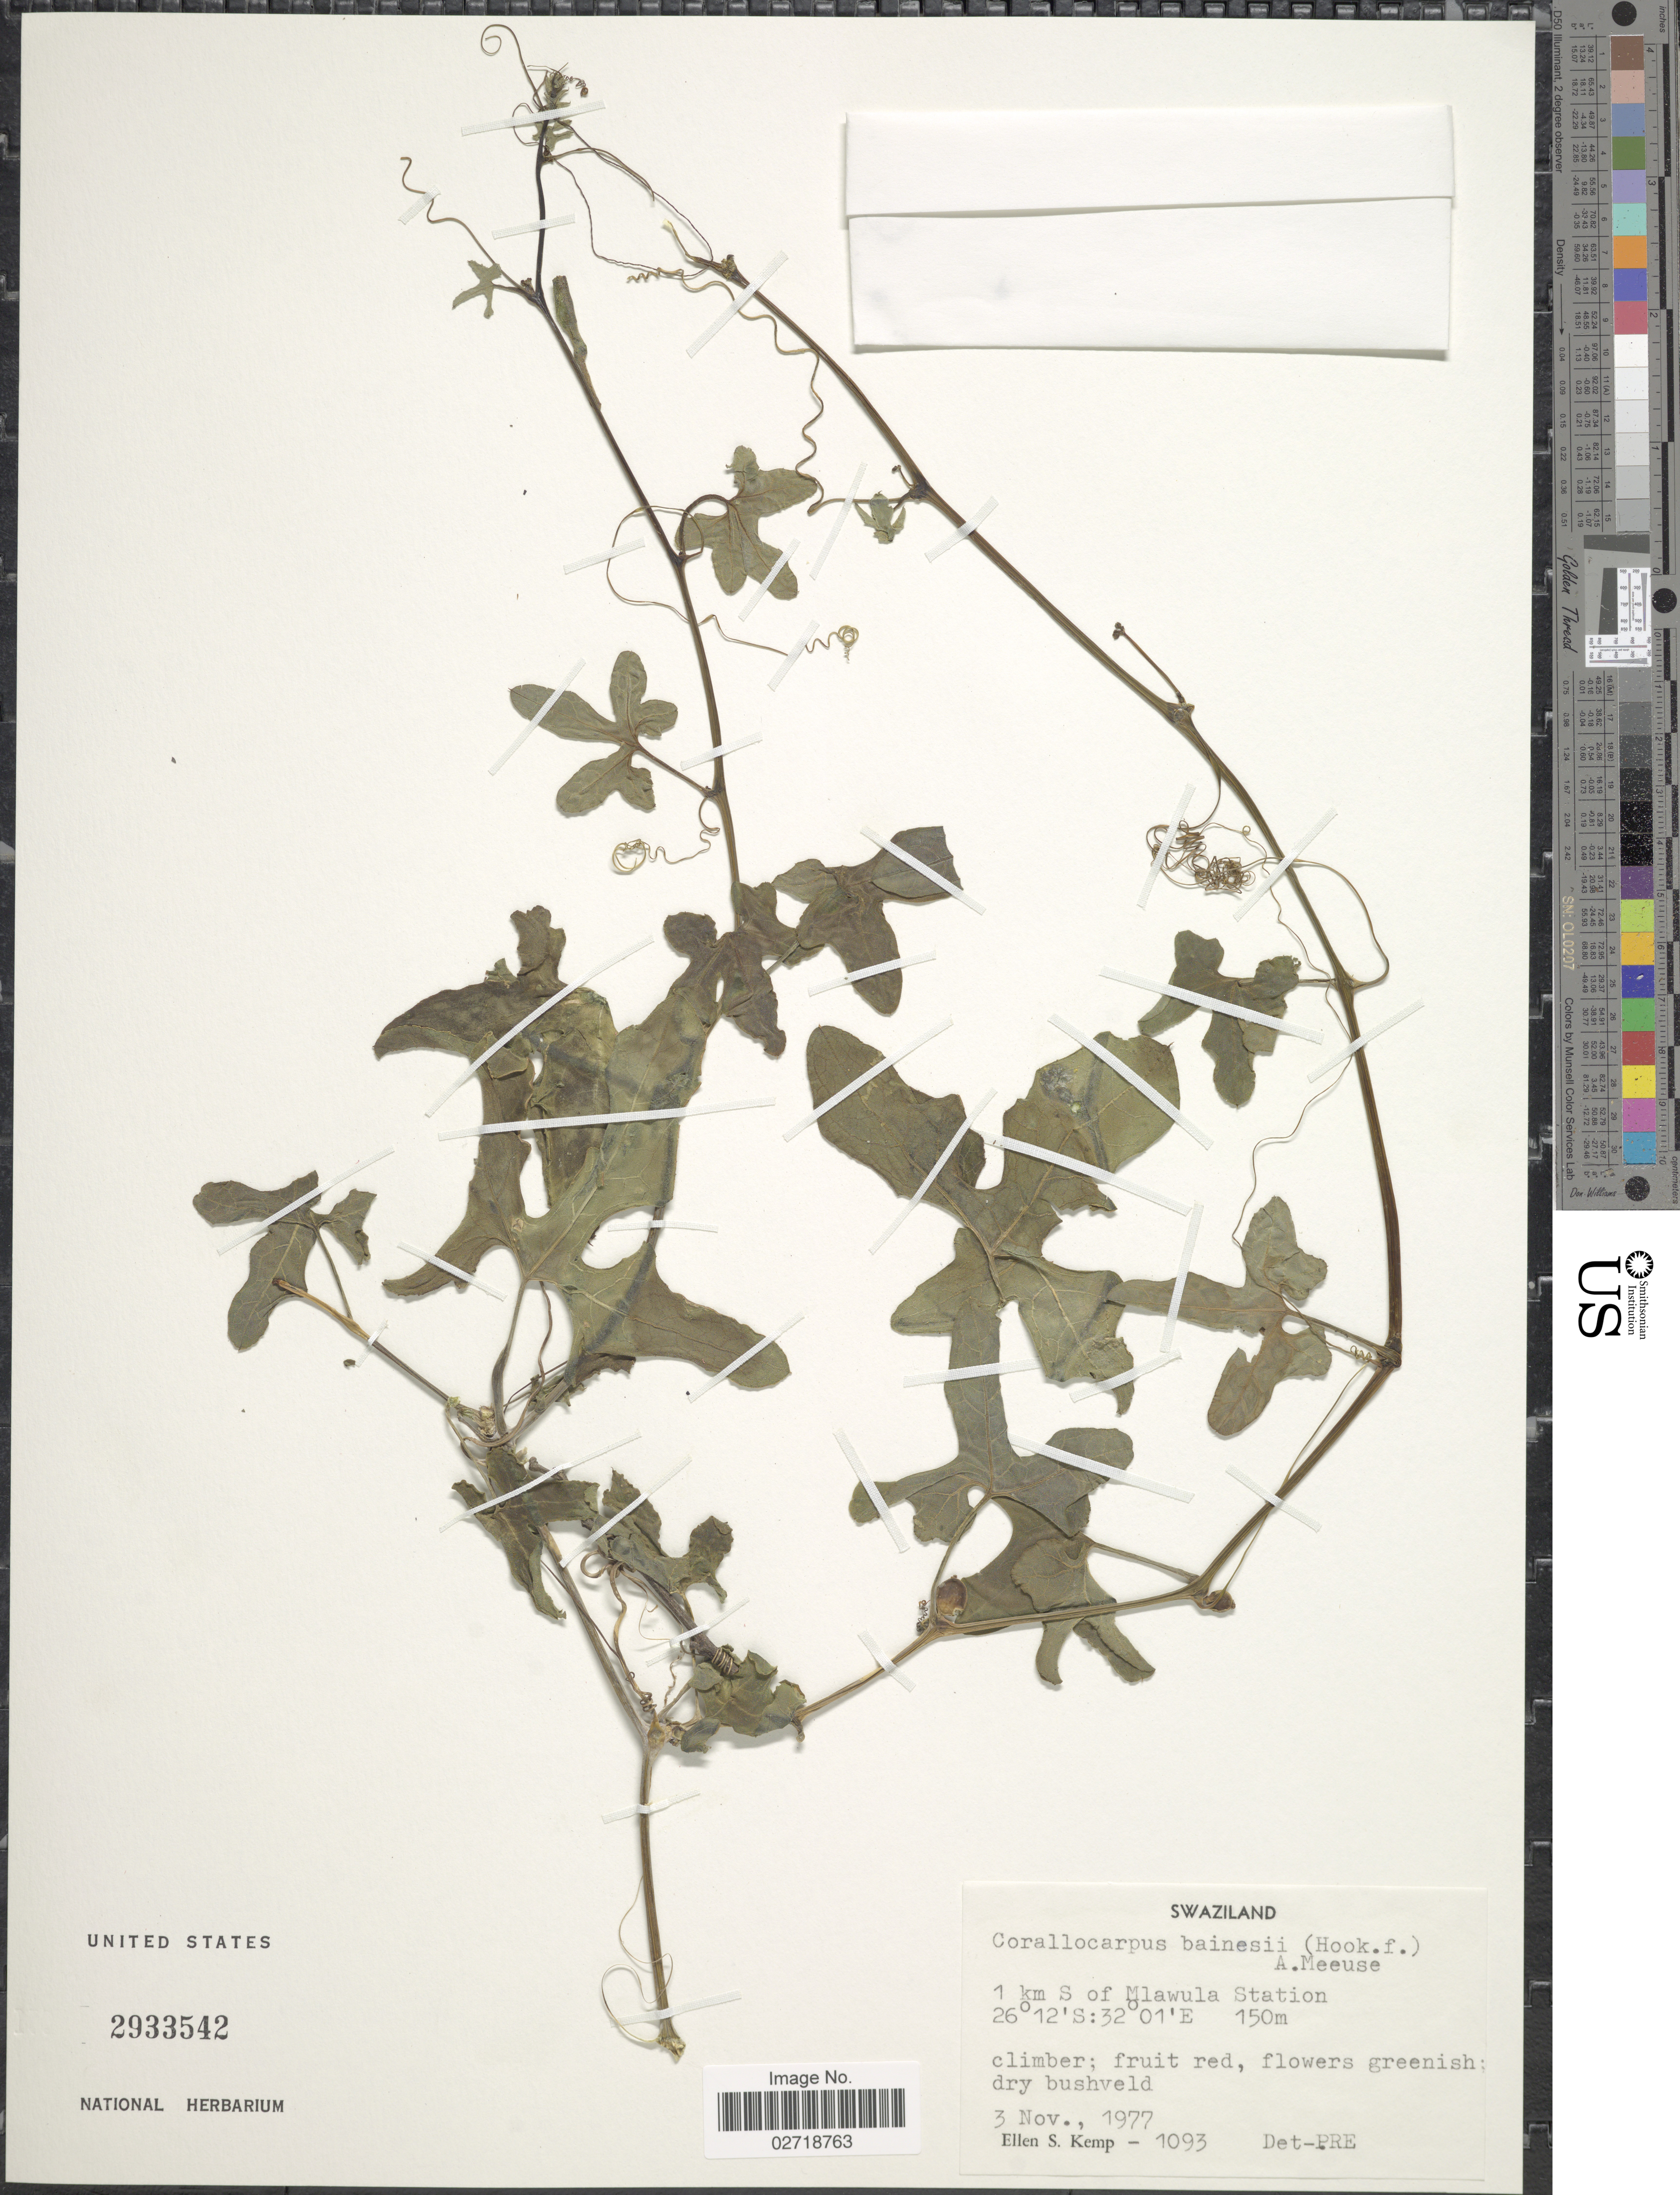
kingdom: Plantae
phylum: Tracheophyta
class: Magnoliopsida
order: Cucurbitales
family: Cucurbitaceae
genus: Corallocarpus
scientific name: Corallocarpus bainesii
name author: (Hook. f.) A. Meeuse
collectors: E. S. Kemp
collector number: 1093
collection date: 1977-11-03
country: Eswatini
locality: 1 km S of Mlawula Station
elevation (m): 150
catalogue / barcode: US 2933542